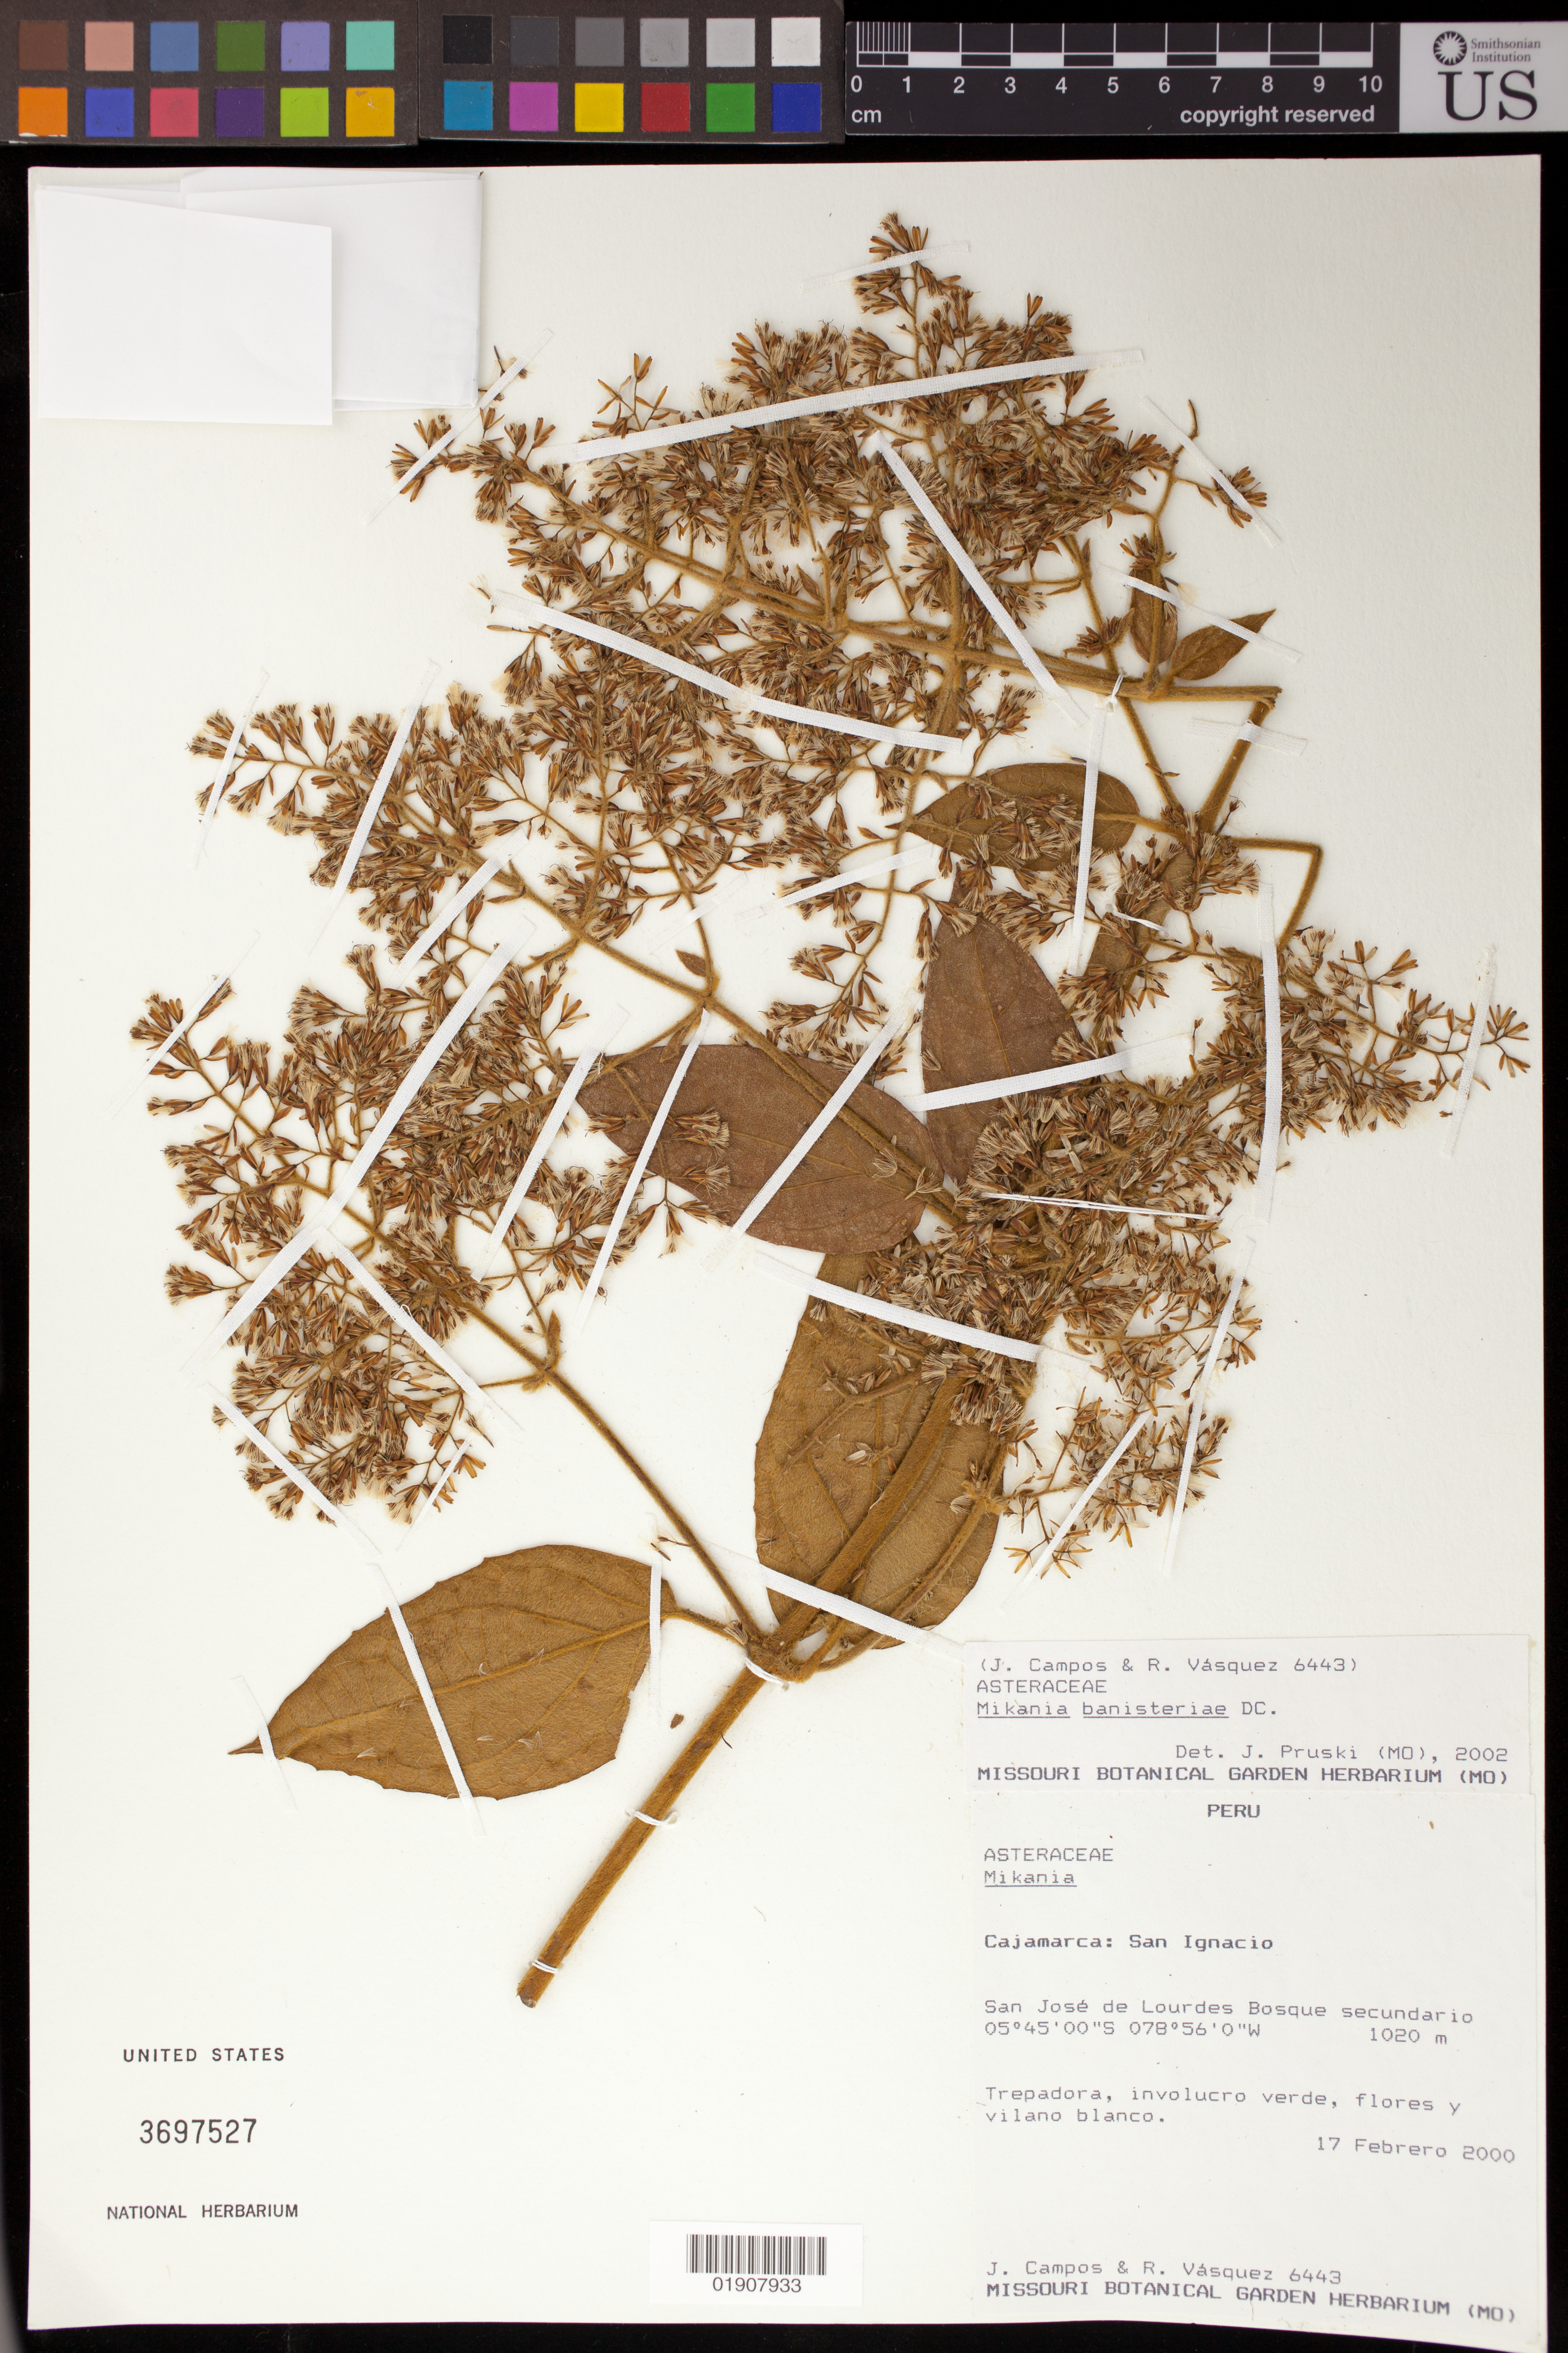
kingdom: Plantae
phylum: Tracheophyta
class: Magnoliopsida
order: Asterales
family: Asteraceae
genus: Mikania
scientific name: Mikania banisteriae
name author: DC.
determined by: Pruski, J. F.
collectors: J. Campos & R. Vásquez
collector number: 6443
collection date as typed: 17 Feb 2000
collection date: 2000-02-17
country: Peru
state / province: Cajamarca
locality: Prov. San Ignacio, San José de Lourdes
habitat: Bosque secundario.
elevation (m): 1020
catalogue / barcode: US 3697527